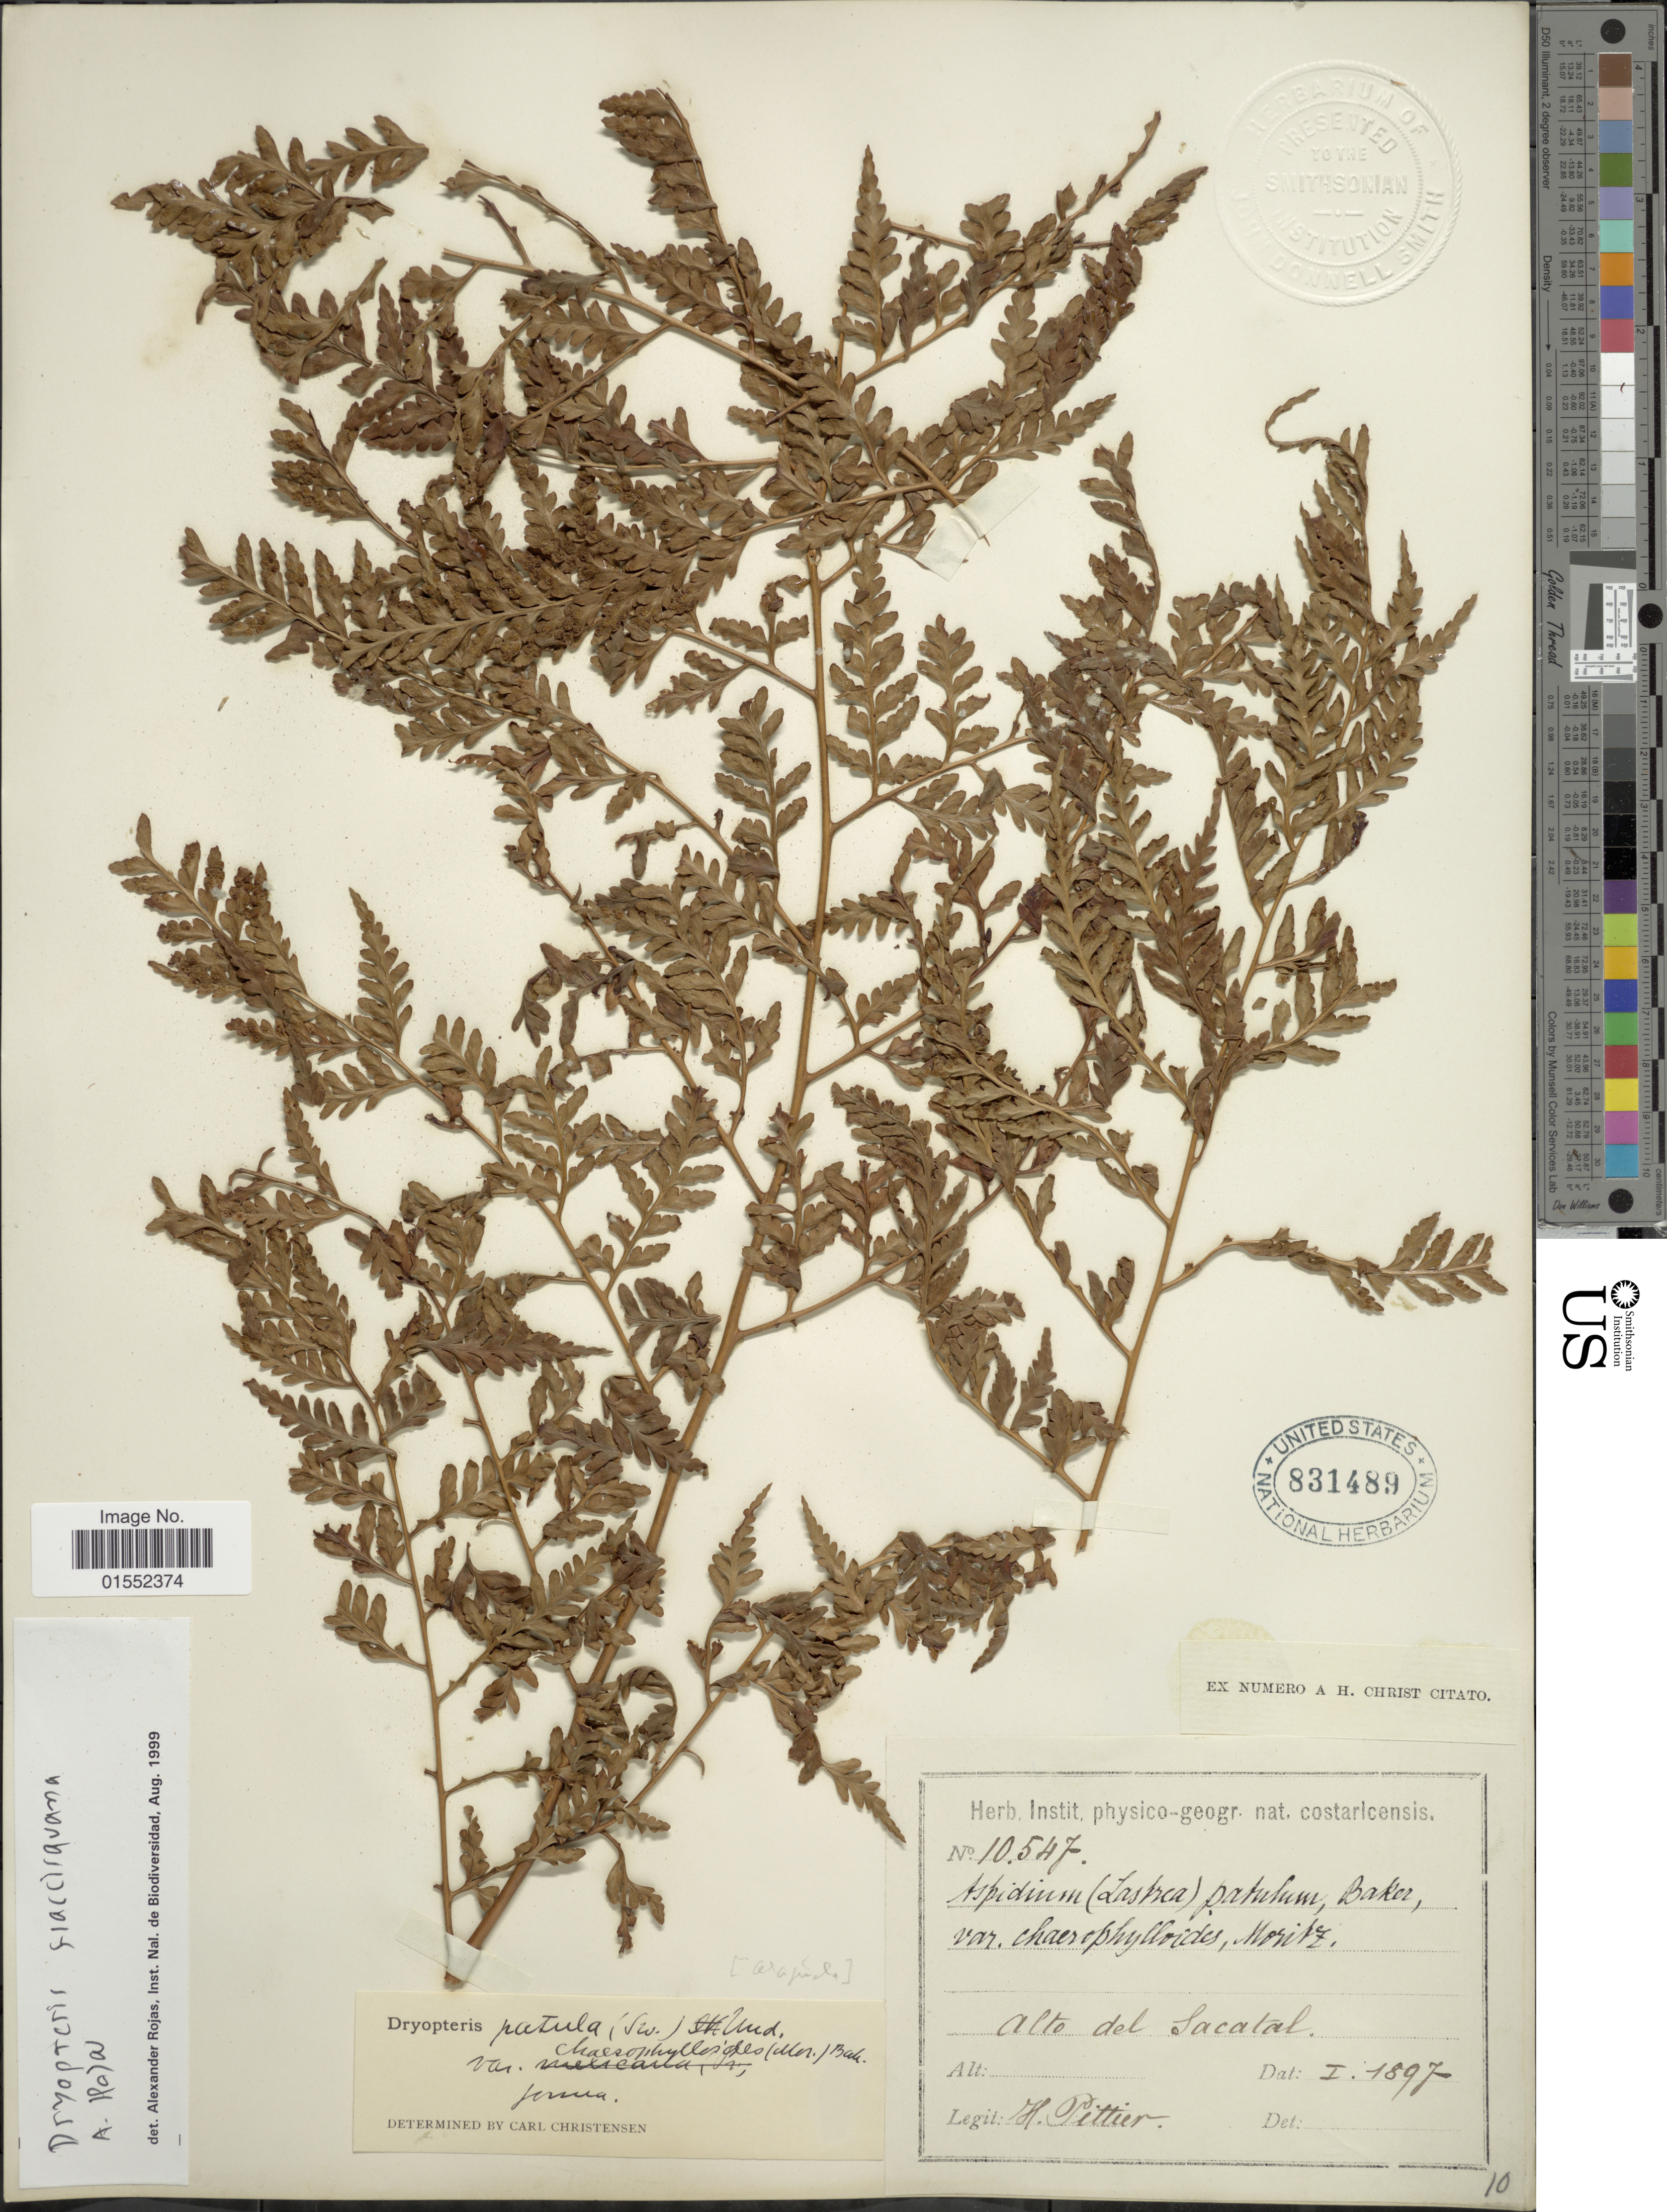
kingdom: Plantae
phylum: Tracheophyta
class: Polypodiopsida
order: Polypodiales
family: Dryopteridaceae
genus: Dryopteris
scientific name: Dryopteris flaccisquama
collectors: H. F. Pittier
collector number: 10547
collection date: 1897-01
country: Costa Rica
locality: Alto del Sacatal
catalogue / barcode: US 831489